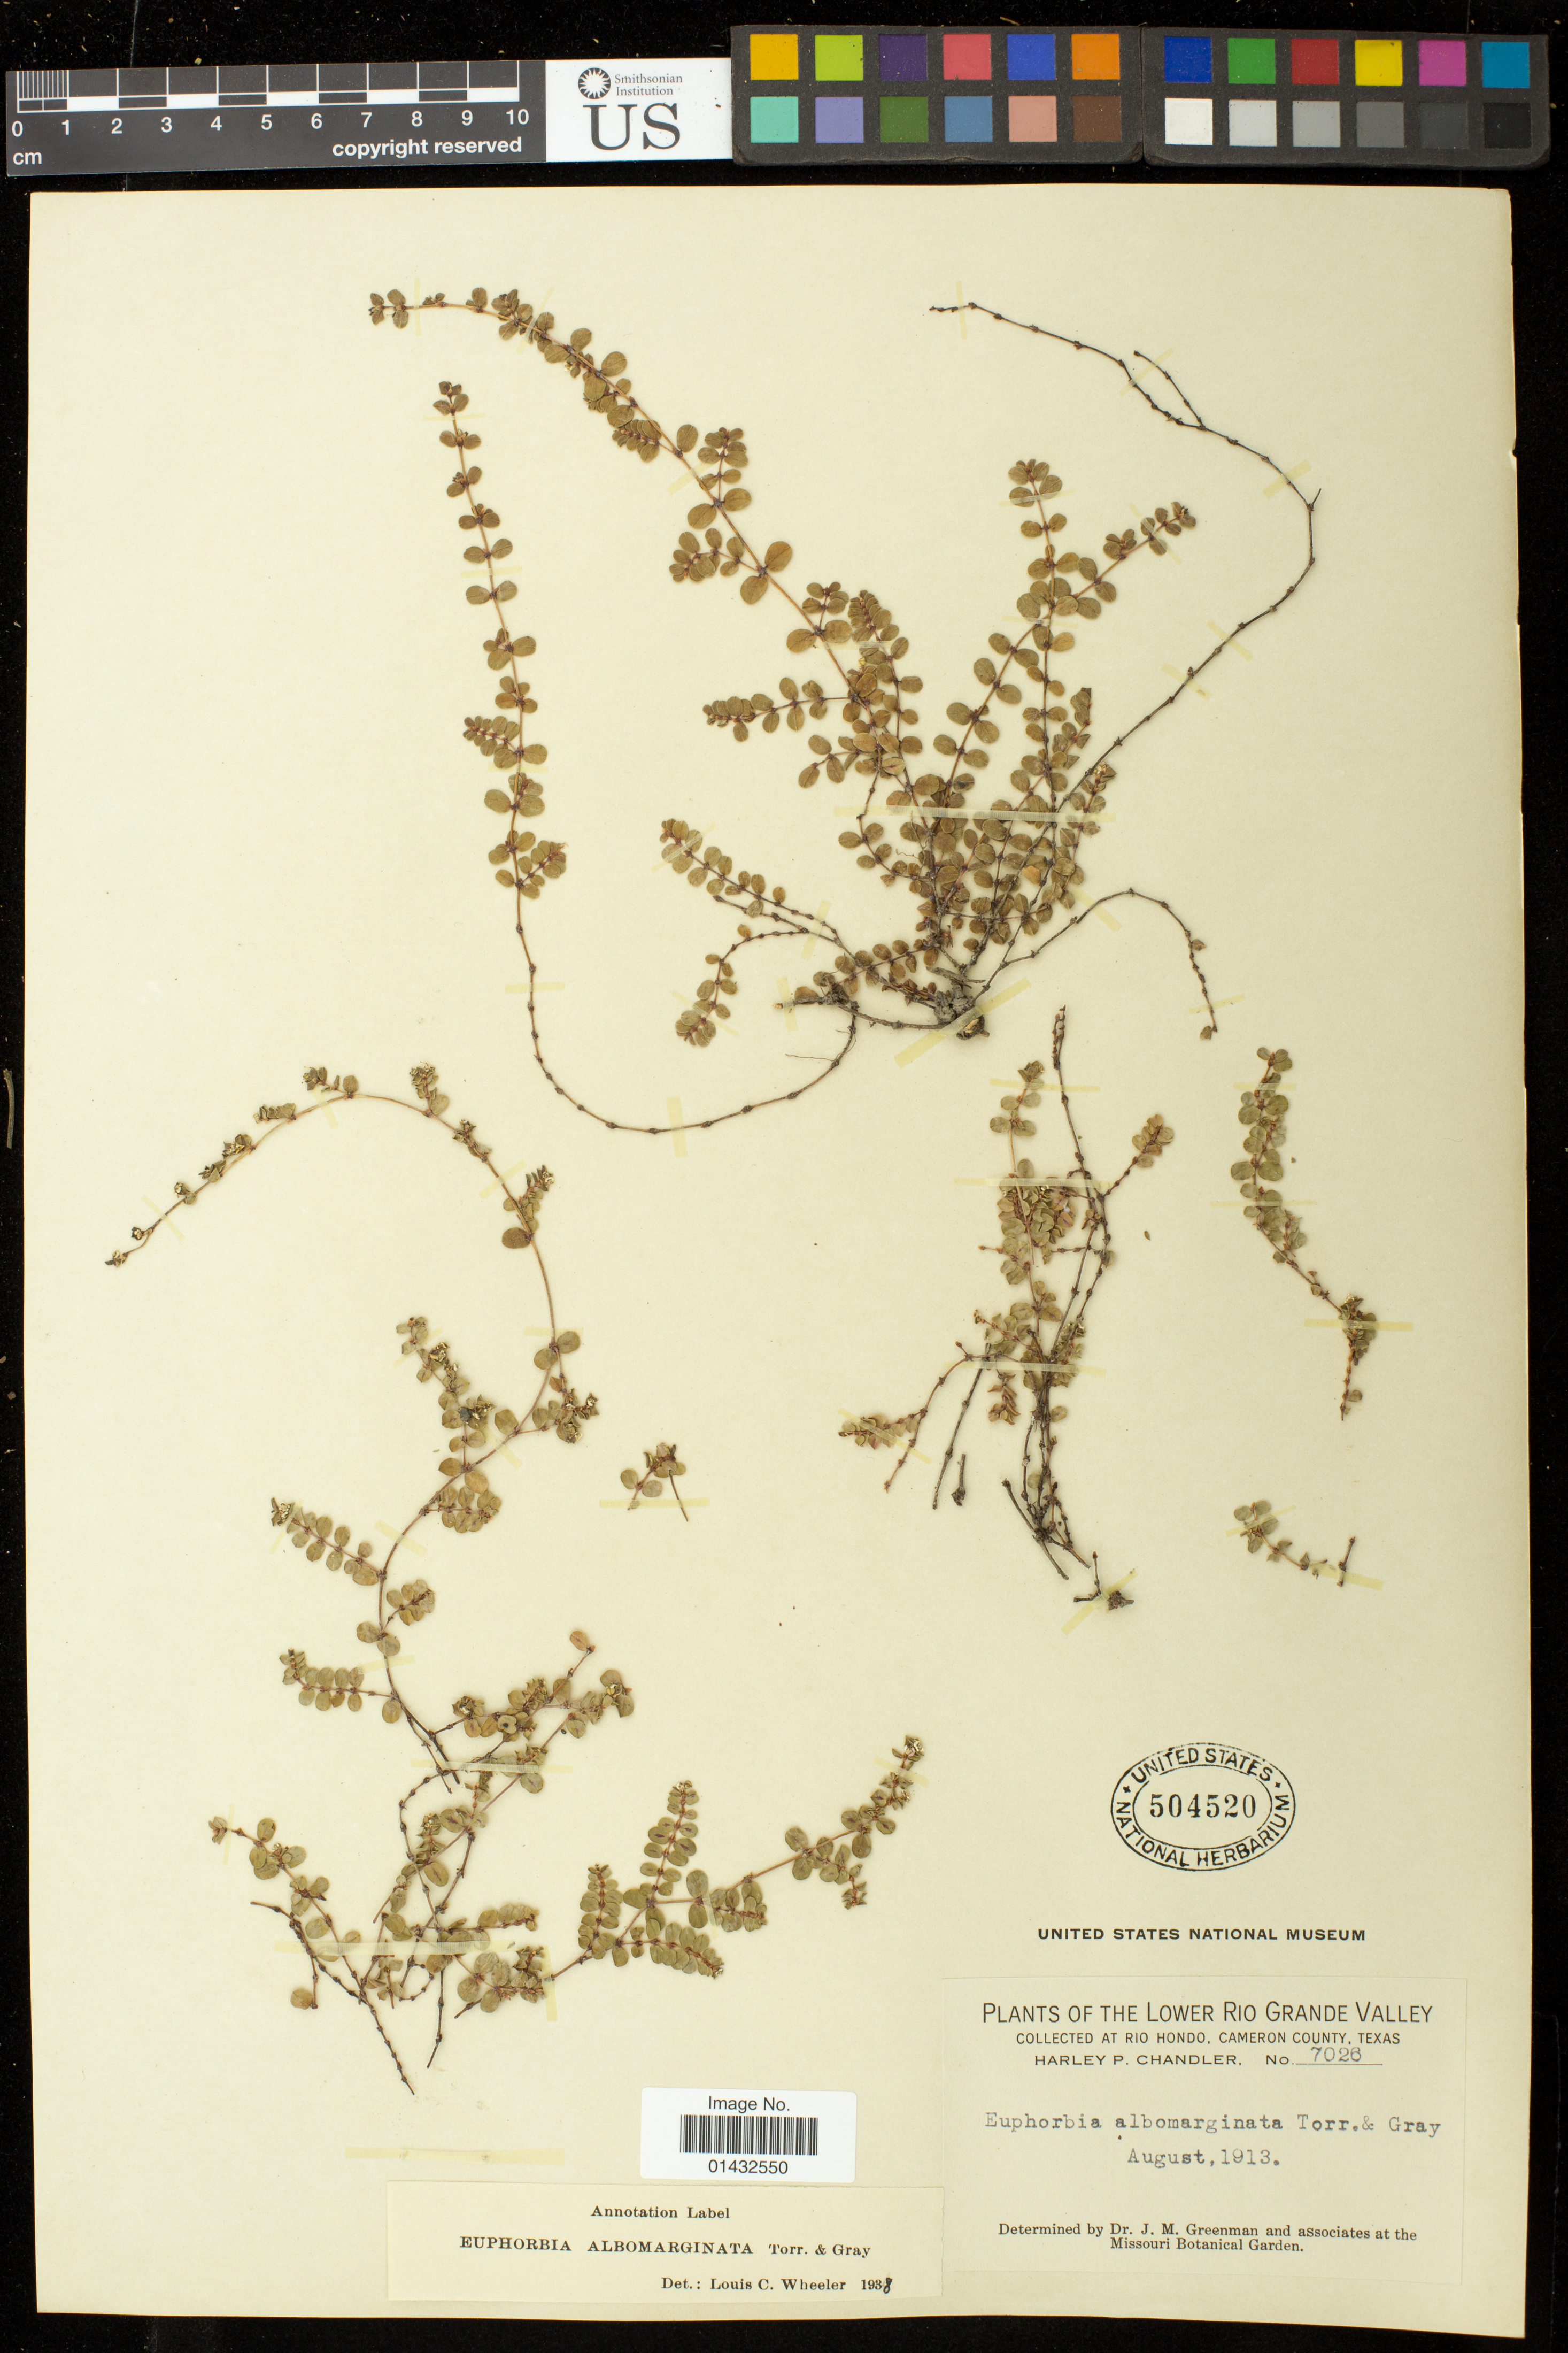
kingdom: Plantae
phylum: Tracheophyta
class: Magnoliopsida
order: Malpighiales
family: Euphorbiaceae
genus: Euphorbia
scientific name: Euphorbia albomarginata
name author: Torr. & A. Gray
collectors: H. Chandler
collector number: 7026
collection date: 1913-08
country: United States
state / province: Texas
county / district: Cameron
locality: Rio Hondo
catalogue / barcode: US 504520